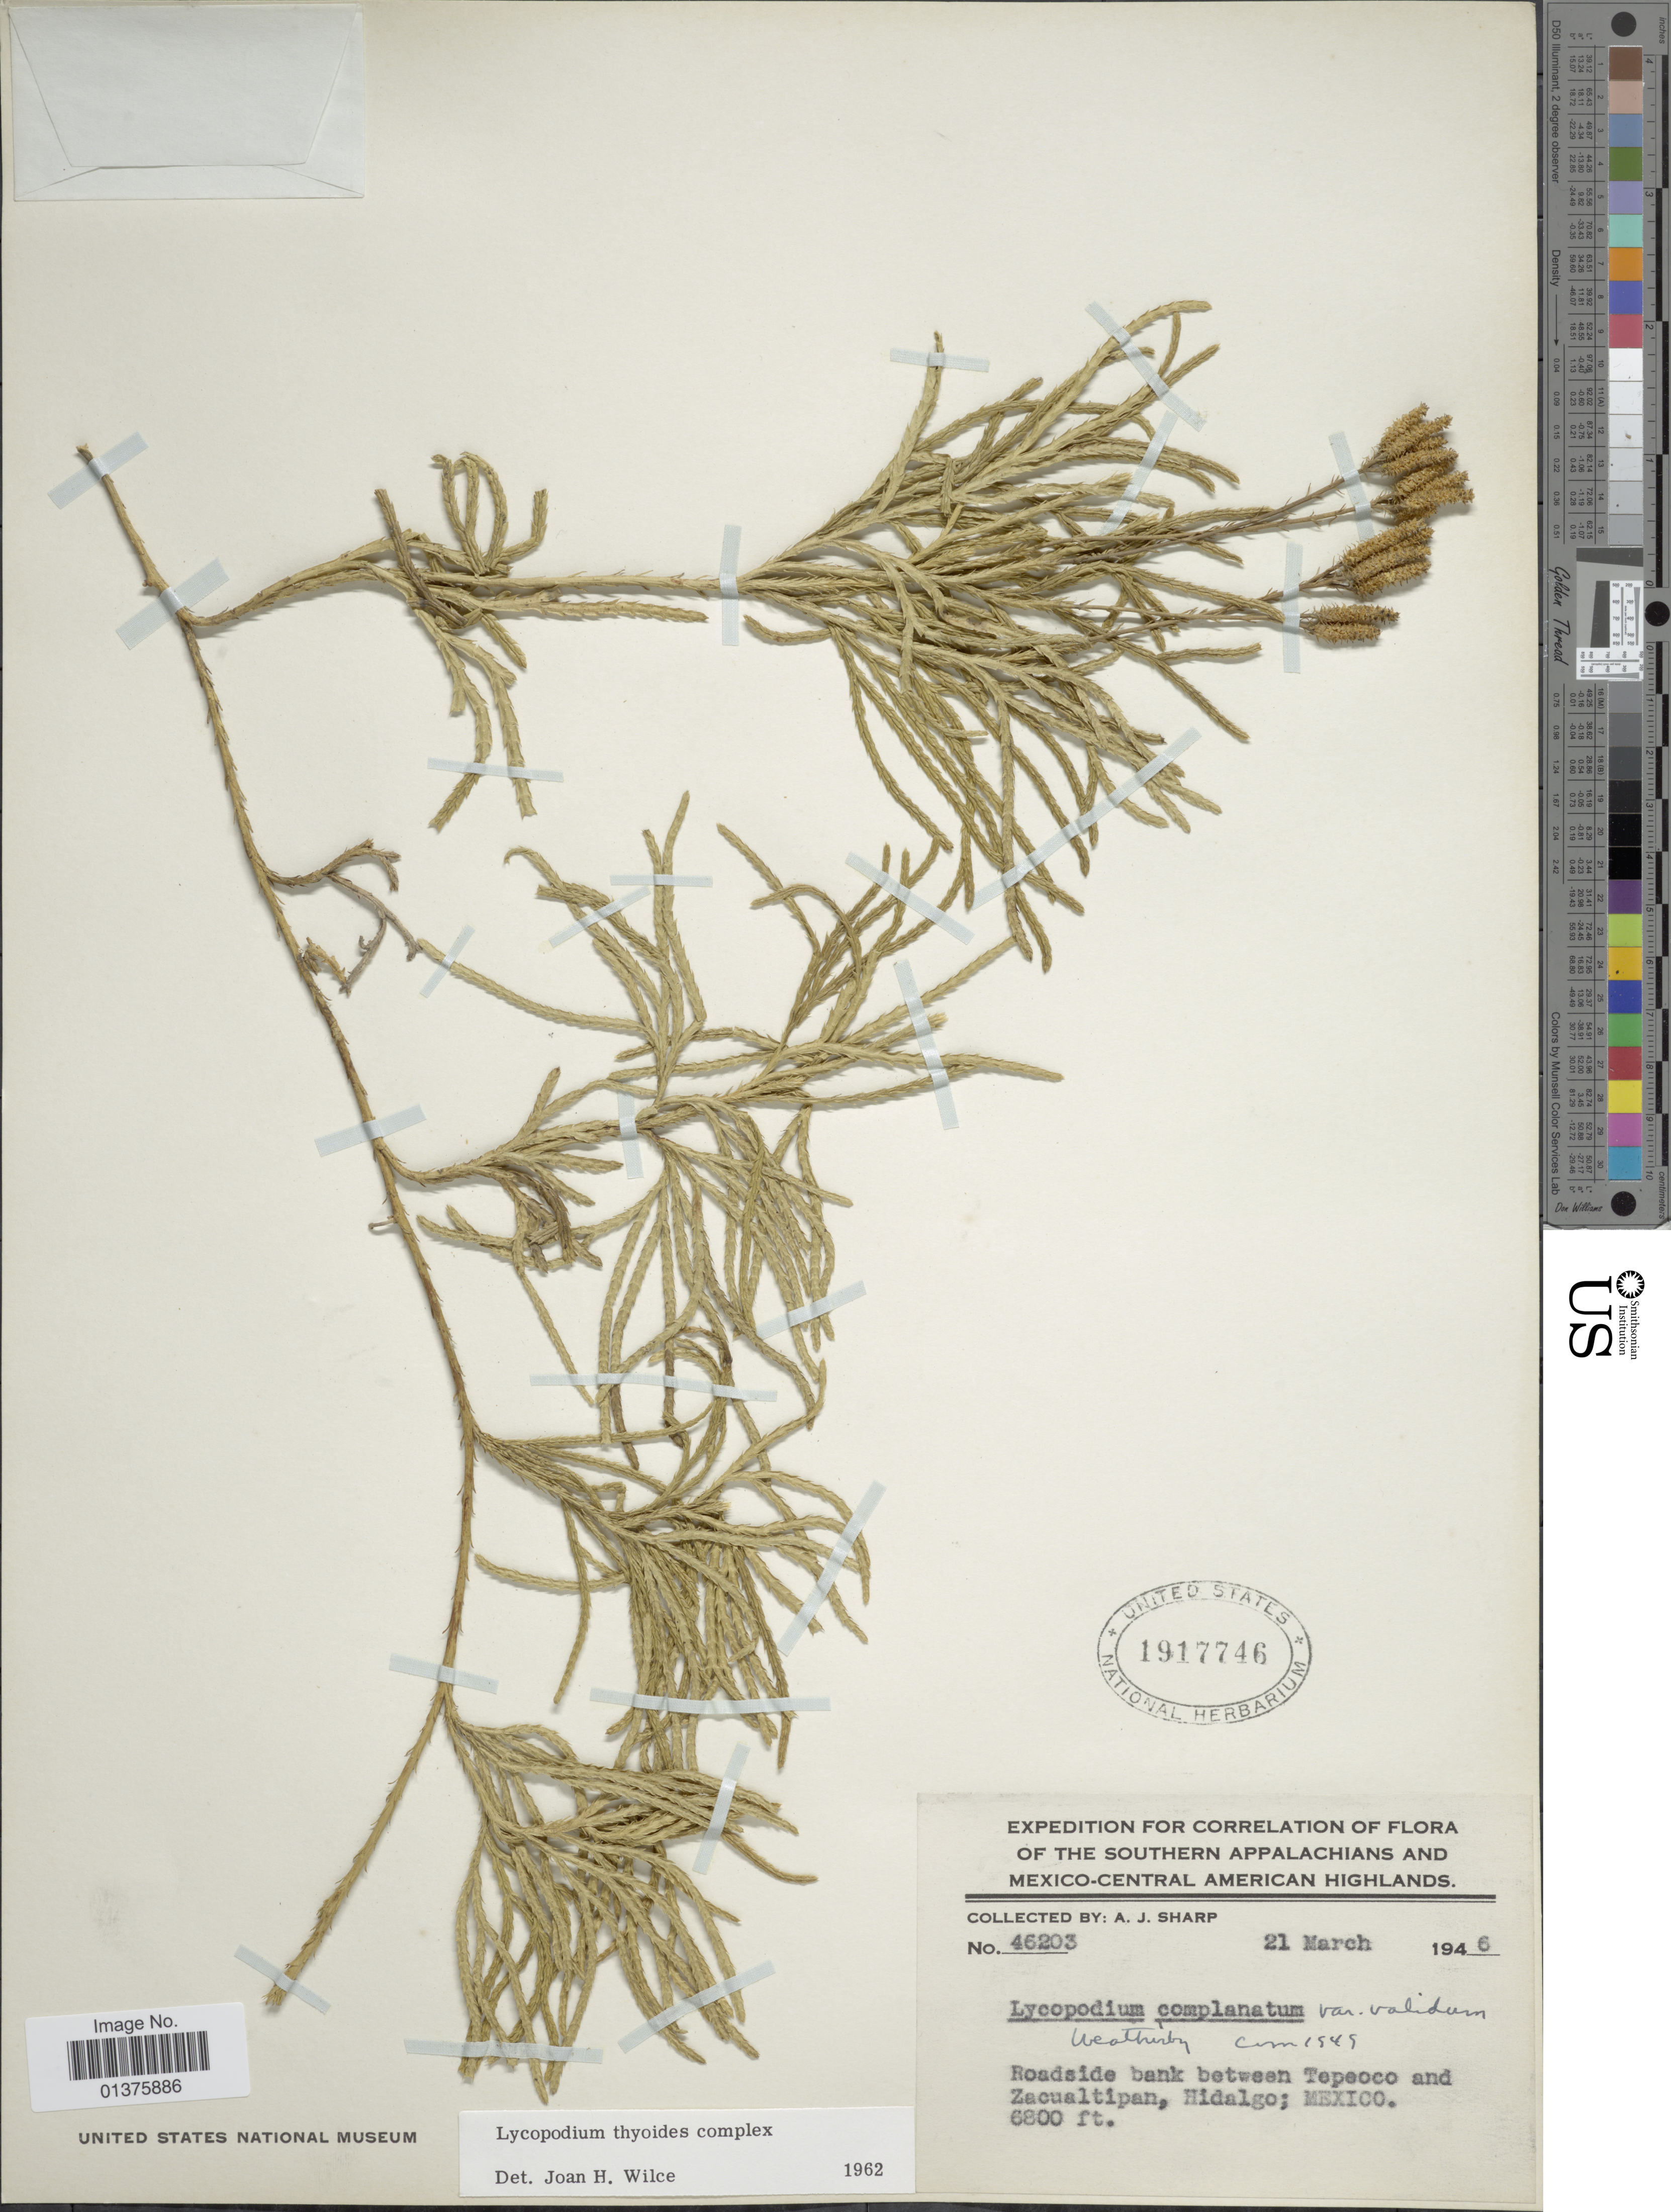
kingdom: Plantae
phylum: Tracheophyta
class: Lycopodiopsida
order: Lycopodiales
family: Lycopodiaceae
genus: Diphasiastrum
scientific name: Diphasiastrum thyoides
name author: (Humb. & Bonpl. ex Willd.) Holub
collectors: A. J. Sharp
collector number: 46203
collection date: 1946-03-21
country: Mexico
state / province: Hidalgo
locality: Roadside bank between Tepeoco and Zacualtipan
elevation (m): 2073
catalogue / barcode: US 1917746